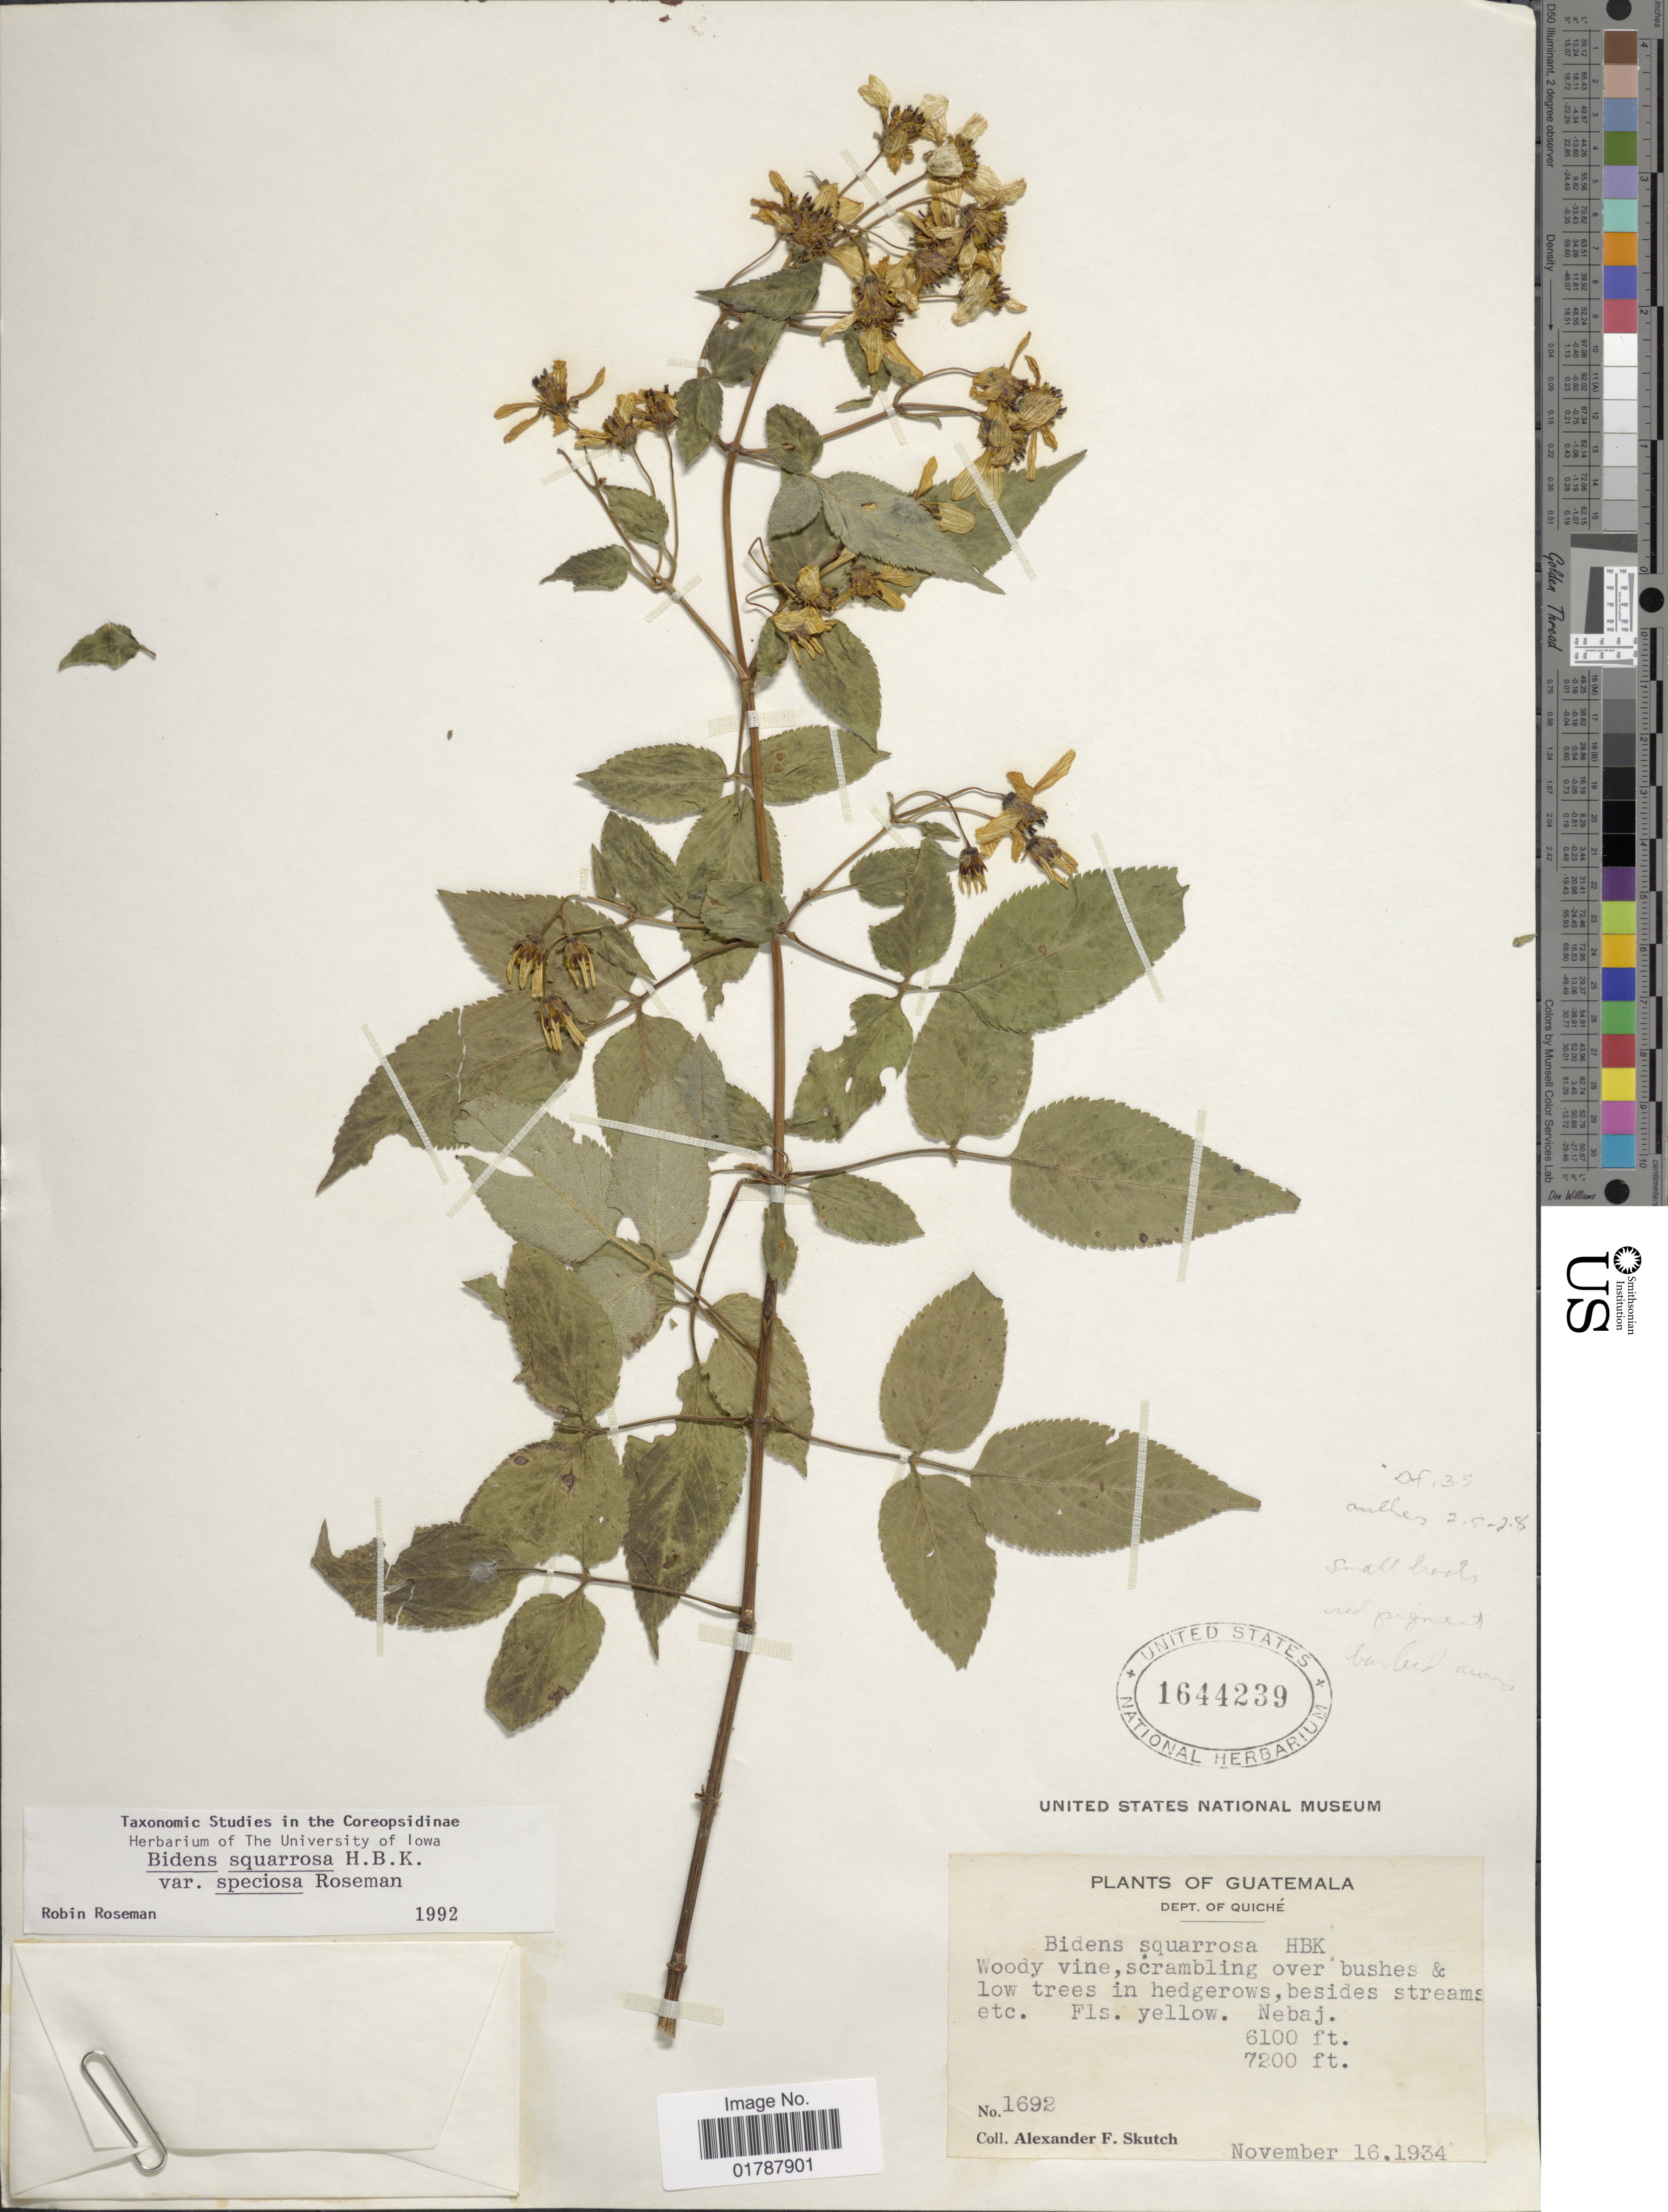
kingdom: Plantae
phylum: Tracheophyta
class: Magnoliopsida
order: Asterales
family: Asteraceae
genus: Bidens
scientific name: Bidens squarrosa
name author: Kunth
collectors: A. F. Skutch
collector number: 1692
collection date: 1934-11-16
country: Guatemala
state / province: El Quiché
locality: Dept. of Quiche, Nebaj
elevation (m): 1859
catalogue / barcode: US 1644239